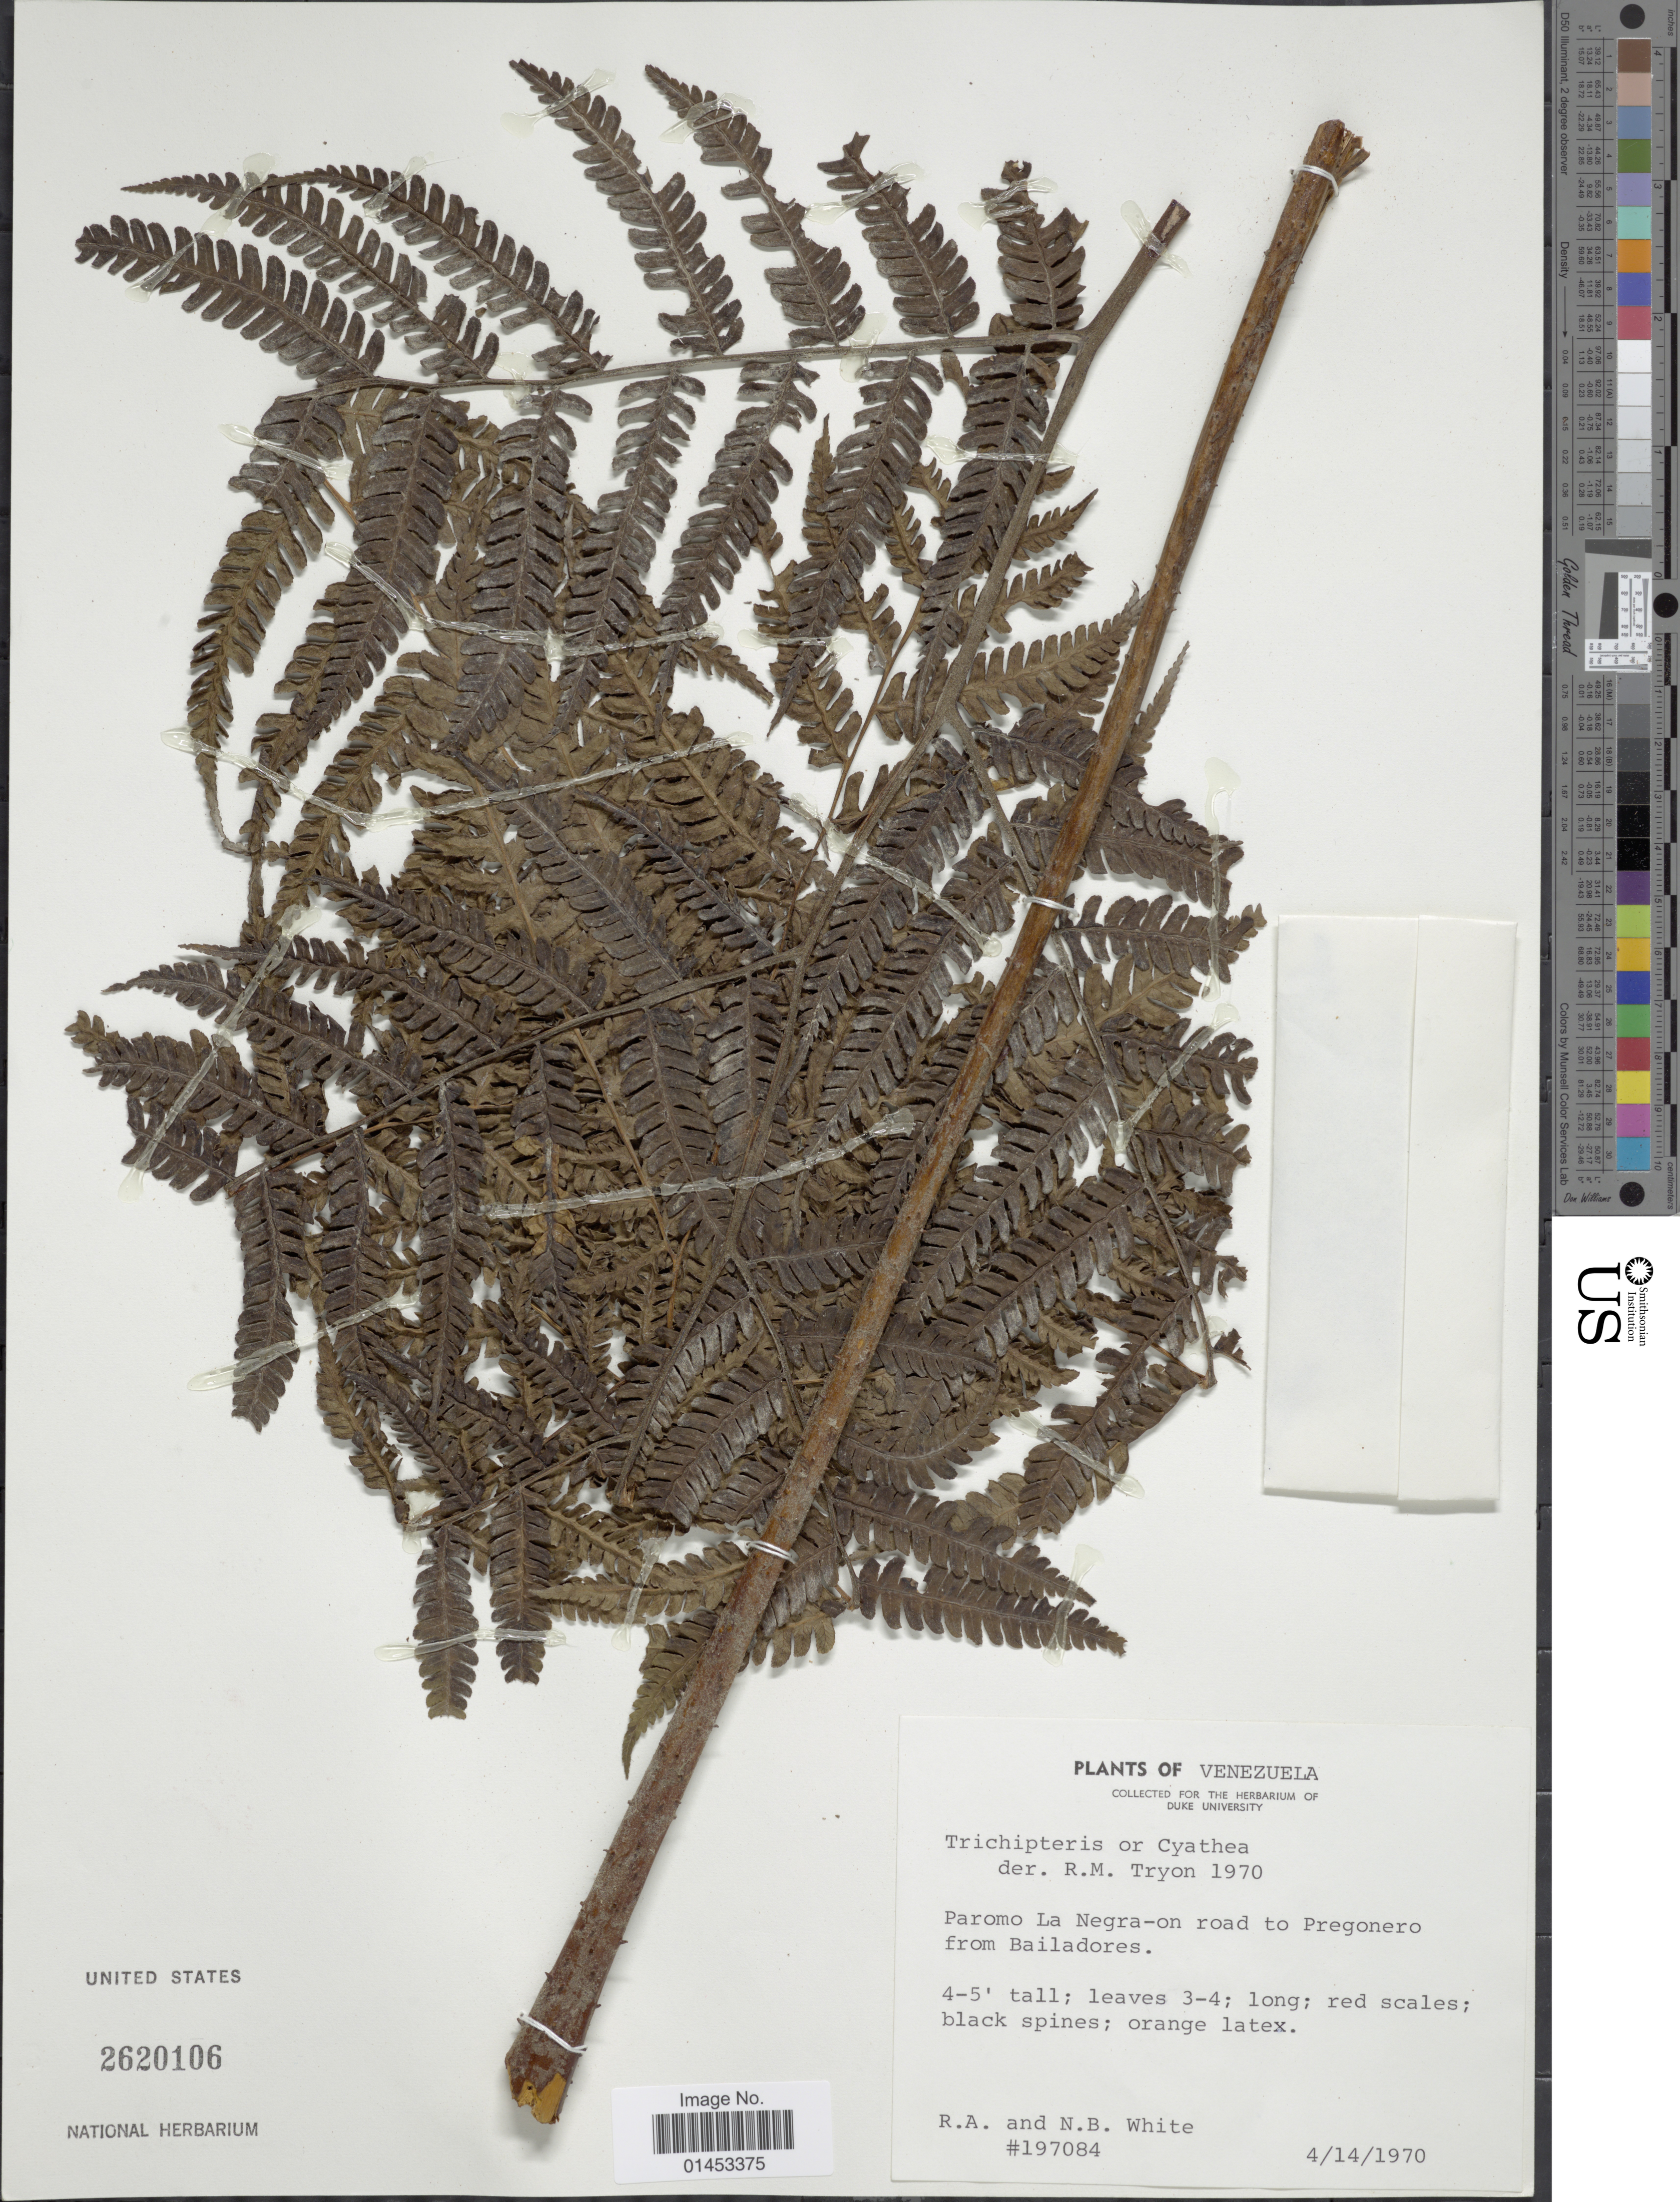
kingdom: Plantae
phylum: Tracheophyta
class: Polypodiopsida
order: Cyatheales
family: Cyatheaceae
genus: Cyathea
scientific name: Cyathea sp.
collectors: R. A. White & N. White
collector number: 197084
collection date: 1970-04-14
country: Venezuela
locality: Paromo La Negra-on road to Pregonero from Bailadores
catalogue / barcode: US 2620106